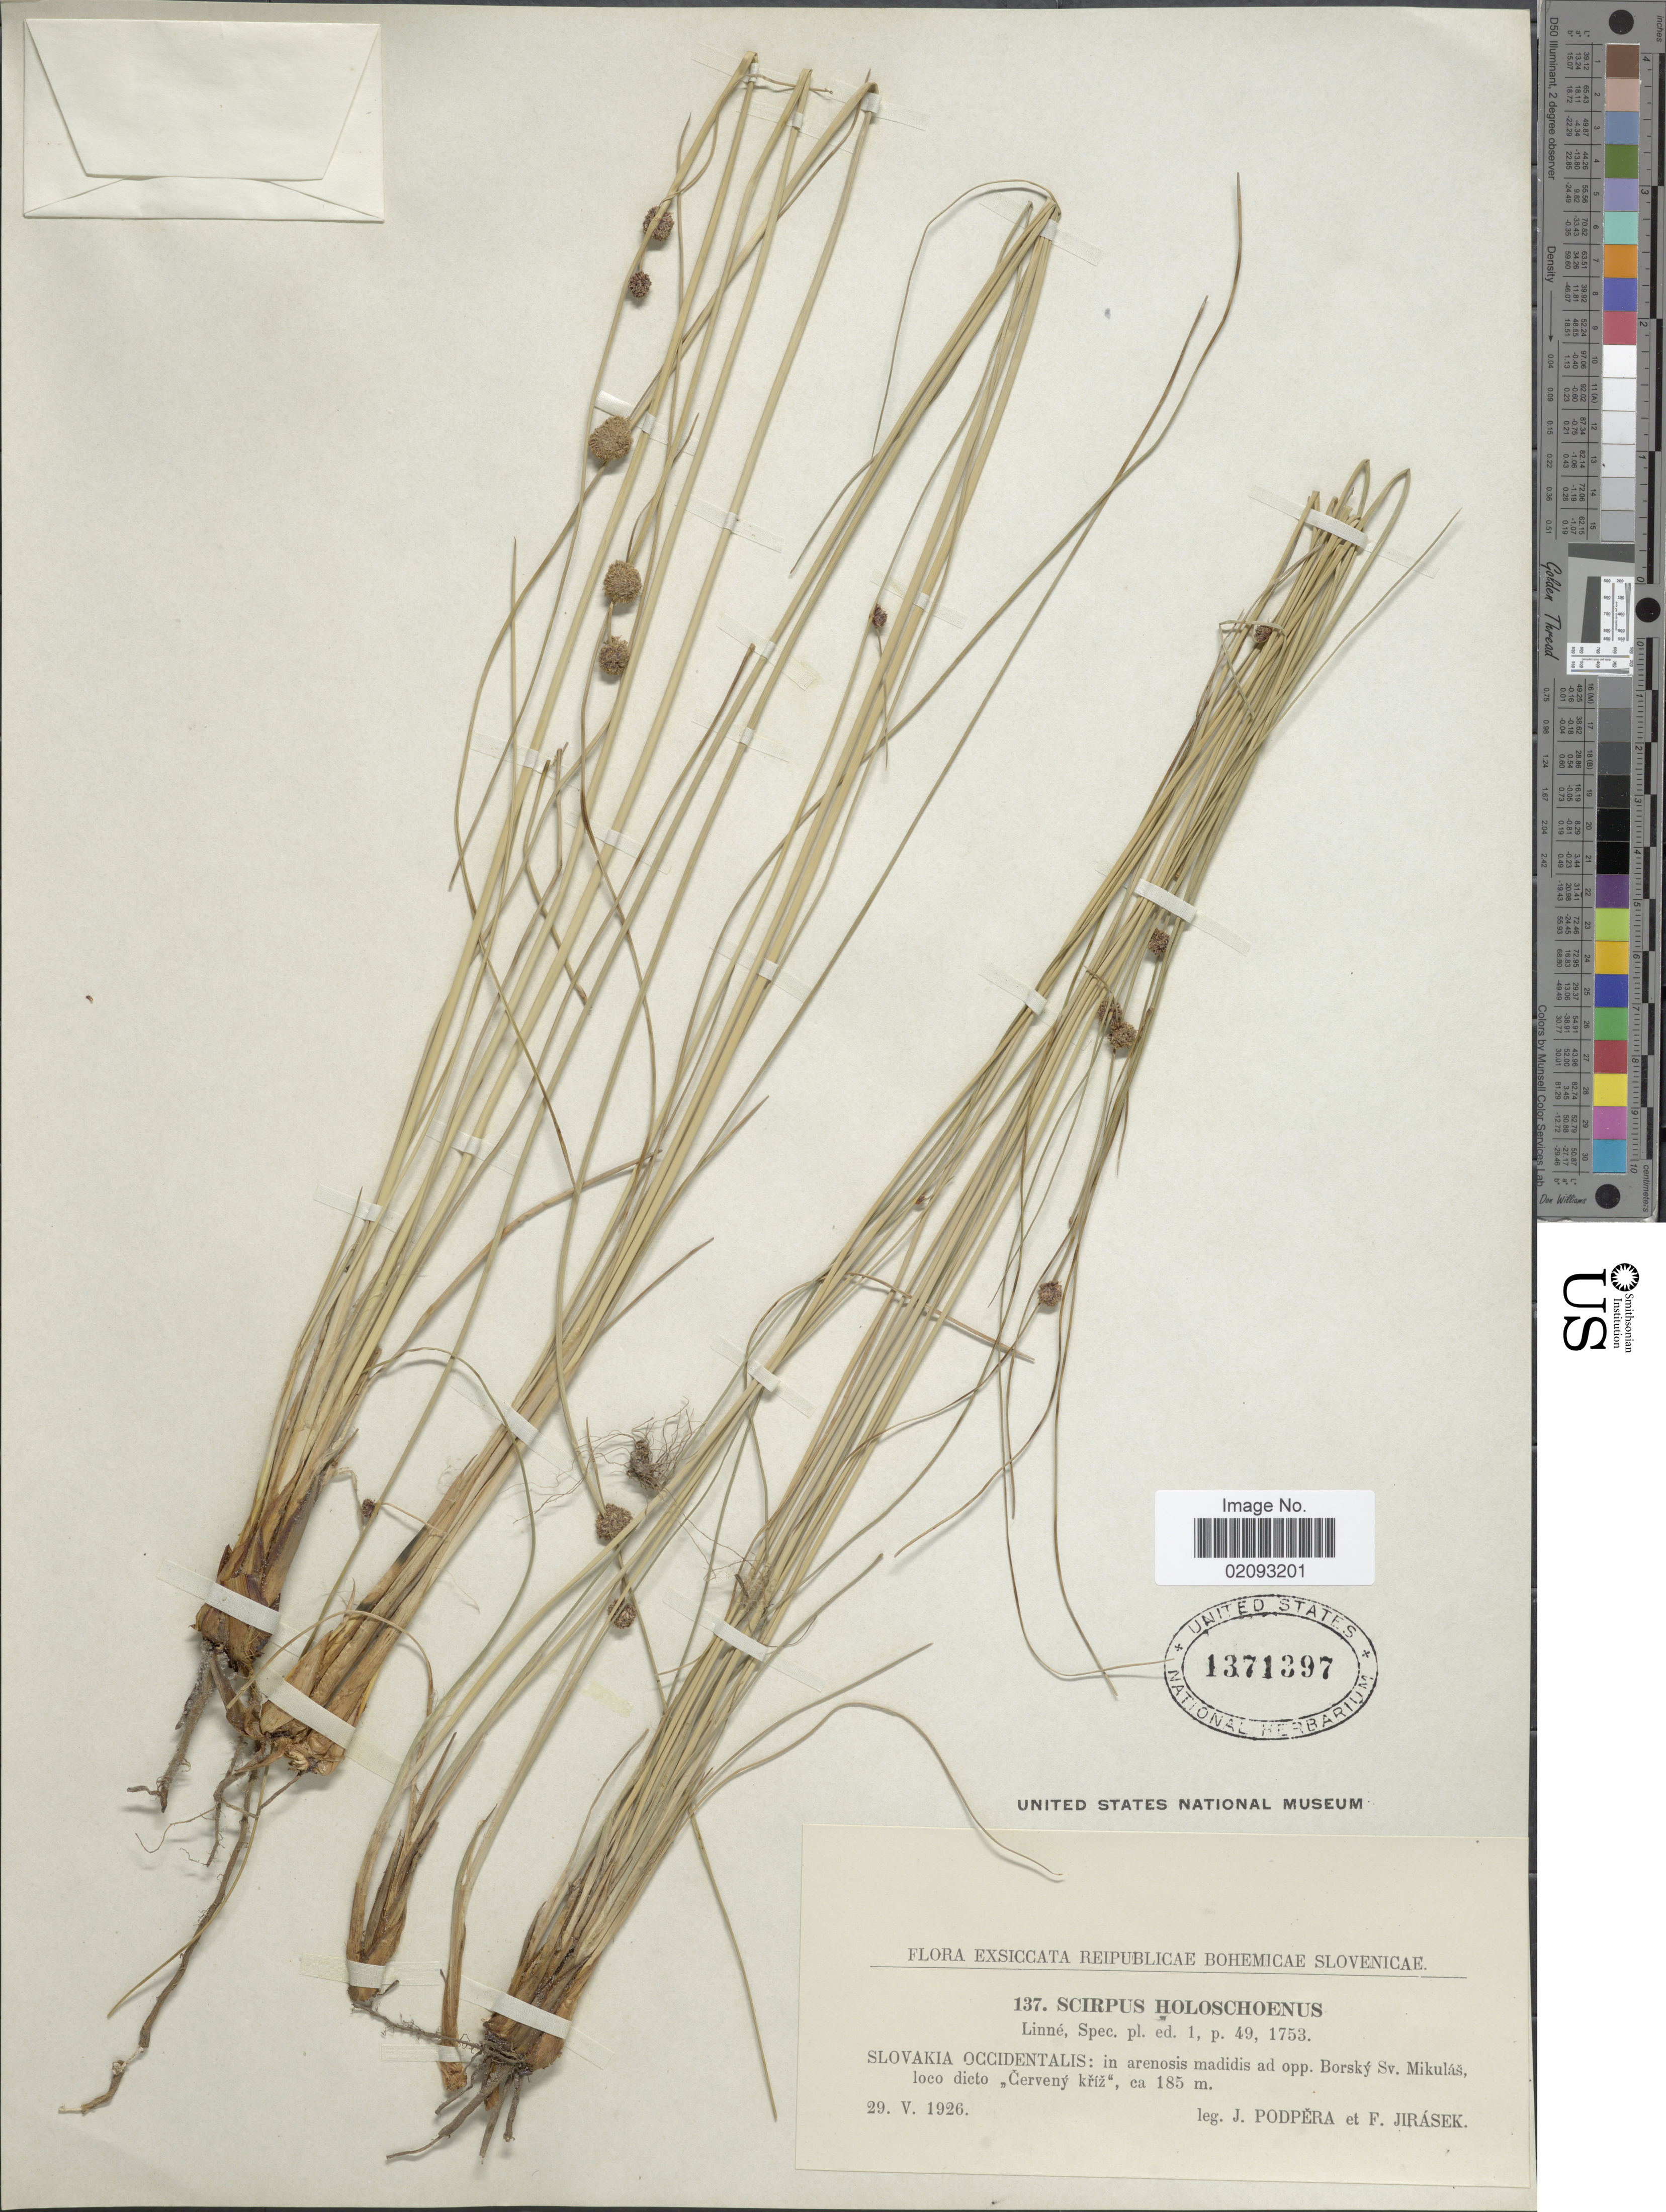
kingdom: Plantae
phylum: Tracheophyta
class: Liliopsida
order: Poales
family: Cyperaceae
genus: Scirpoides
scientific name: Scirpoides holoschoenus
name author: (L.) Soják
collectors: J. Podpera & F. Jirasek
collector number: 137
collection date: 1926-05-29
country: Slovakia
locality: Reipublicae Bohemicae Slovenicae. Slovakia Occidentalis: ad opp. Borsky Sv. Mikulas, loco dicto Cerveny kriz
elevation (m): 185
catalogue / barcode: US 1371397